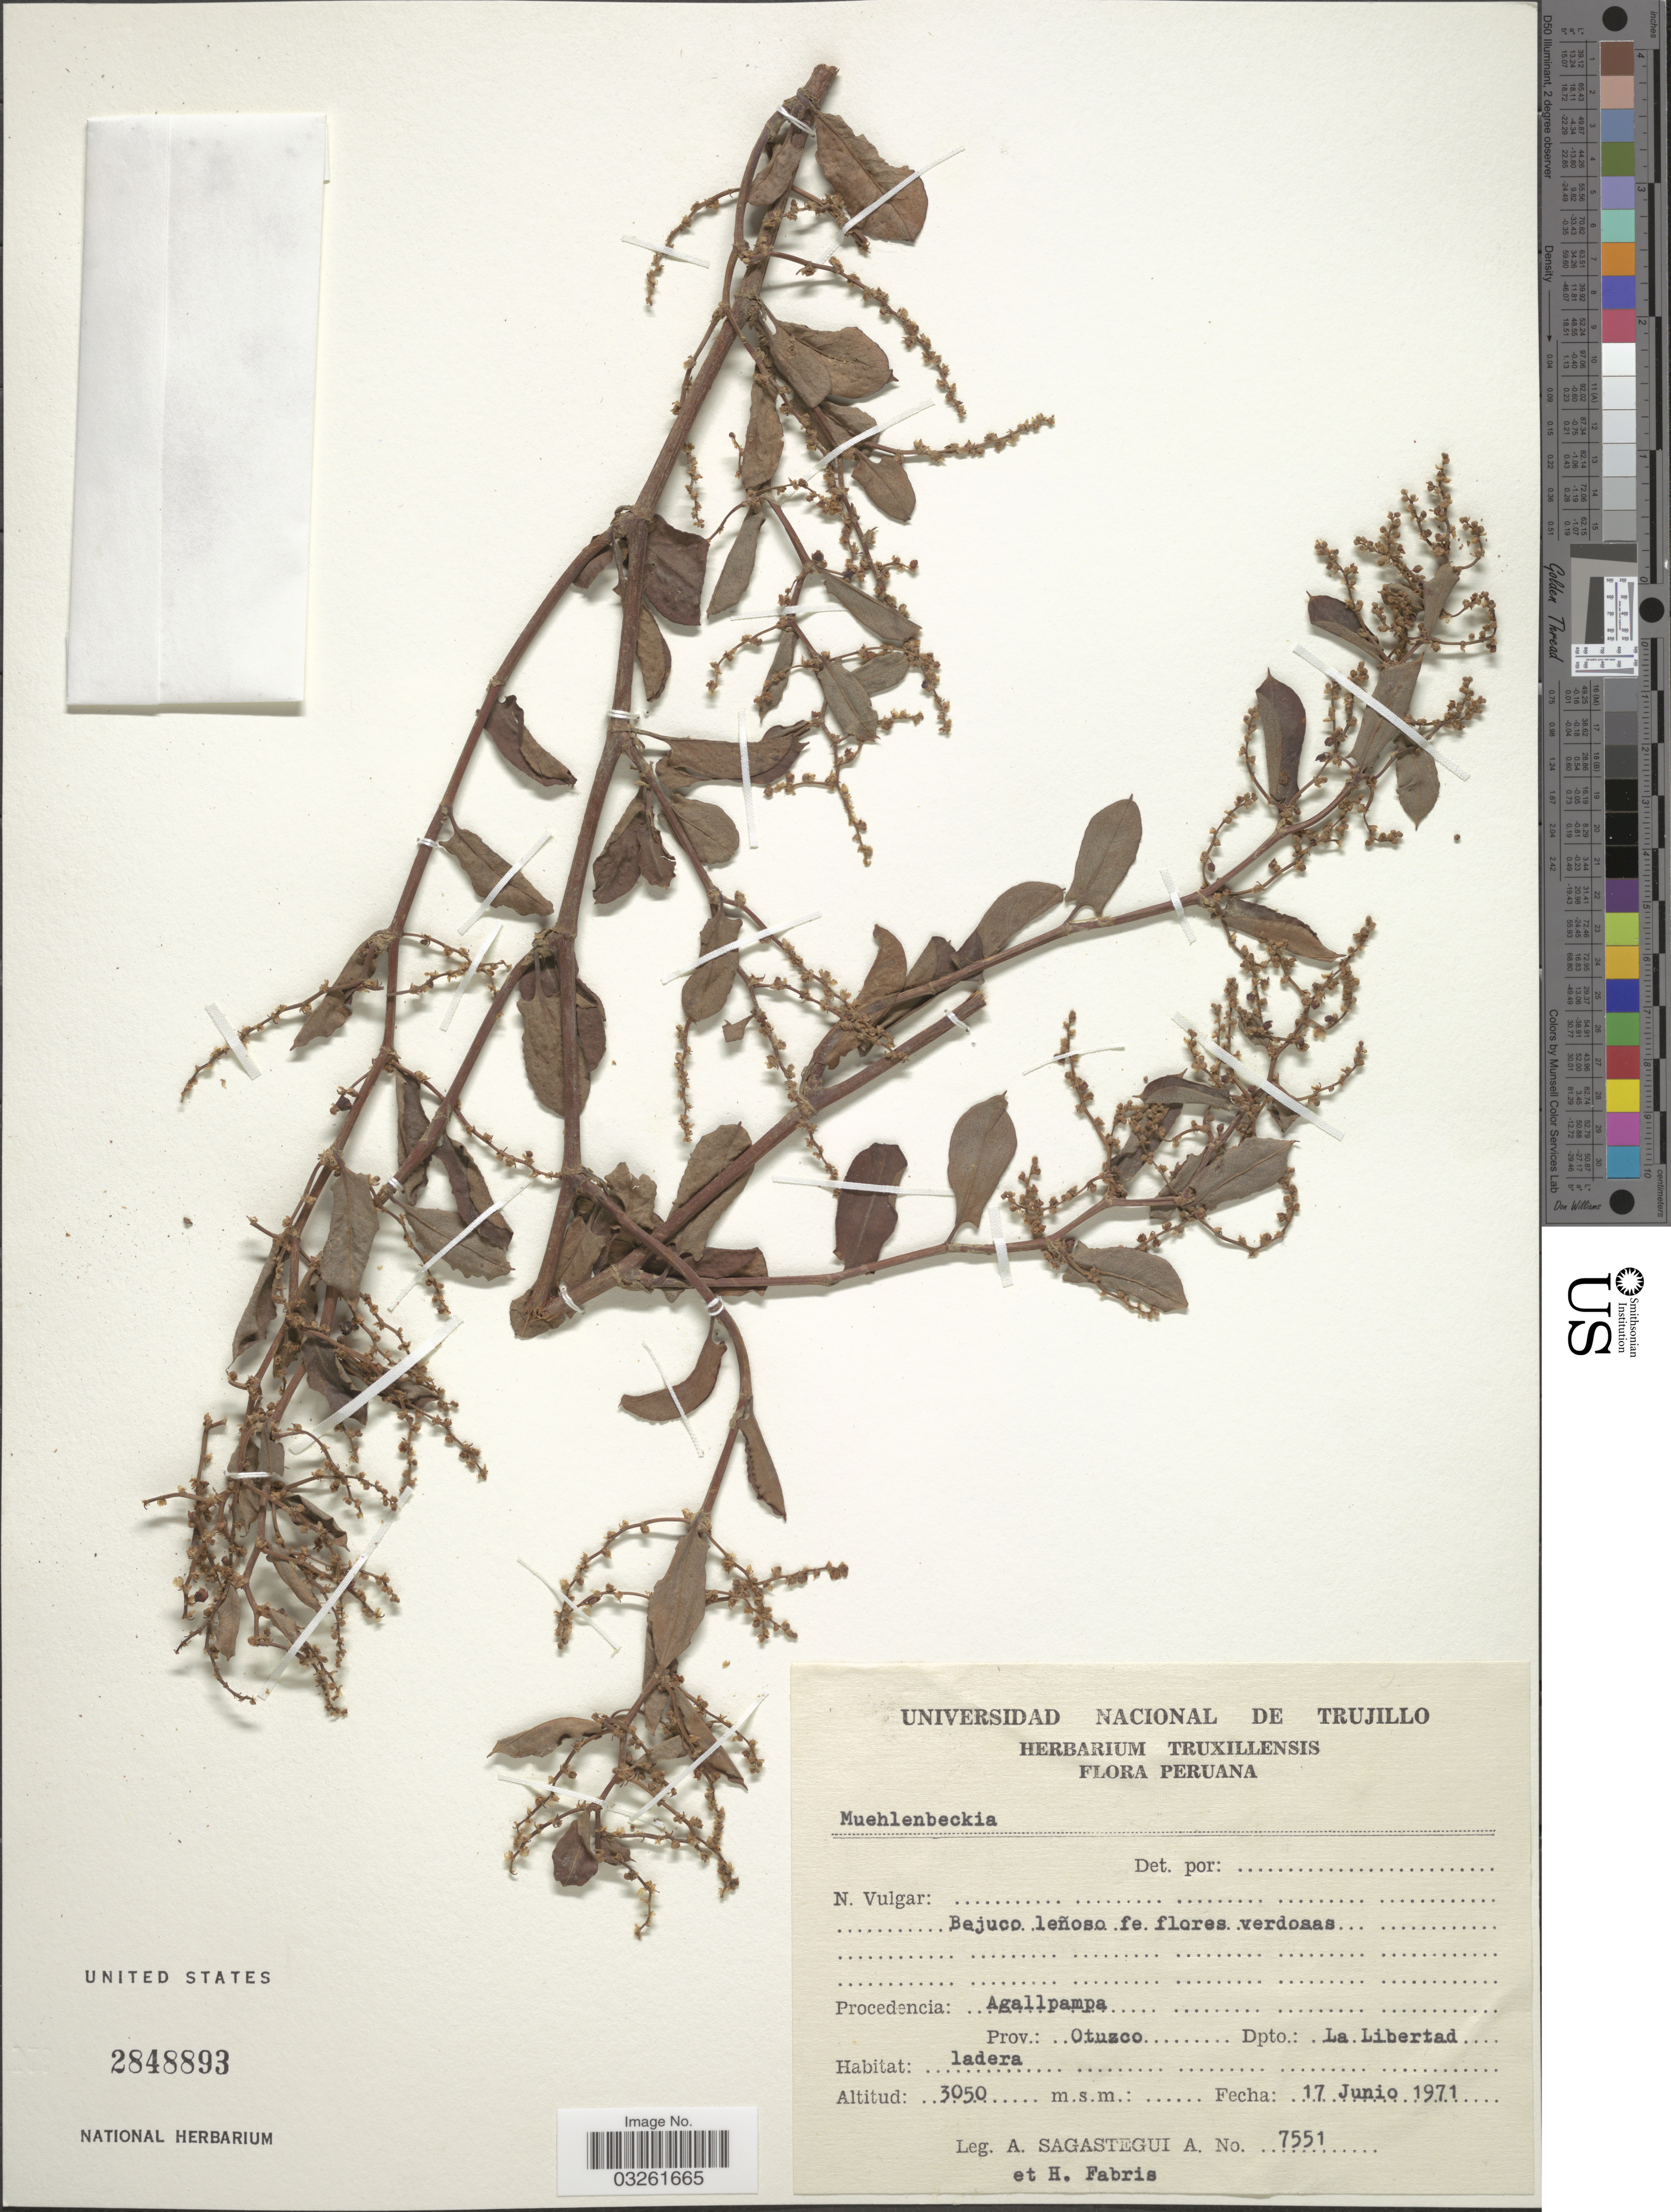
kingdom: Plantae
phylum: Tracheophyta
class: Magnoliopsida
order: Caryophyllales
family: Polygonaceae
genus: Muehlenbeckia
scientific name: Muehlenbeckia sp.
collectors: A. Sagástegui A. & H. Fabris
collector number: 7551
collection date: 1971-06-17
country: Peru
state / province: La Libertad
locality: Procedencia: Agallpampa, Prov.: Otuzco, Dpto.: La Libertad.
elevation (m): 3050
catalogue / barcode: US 2848893